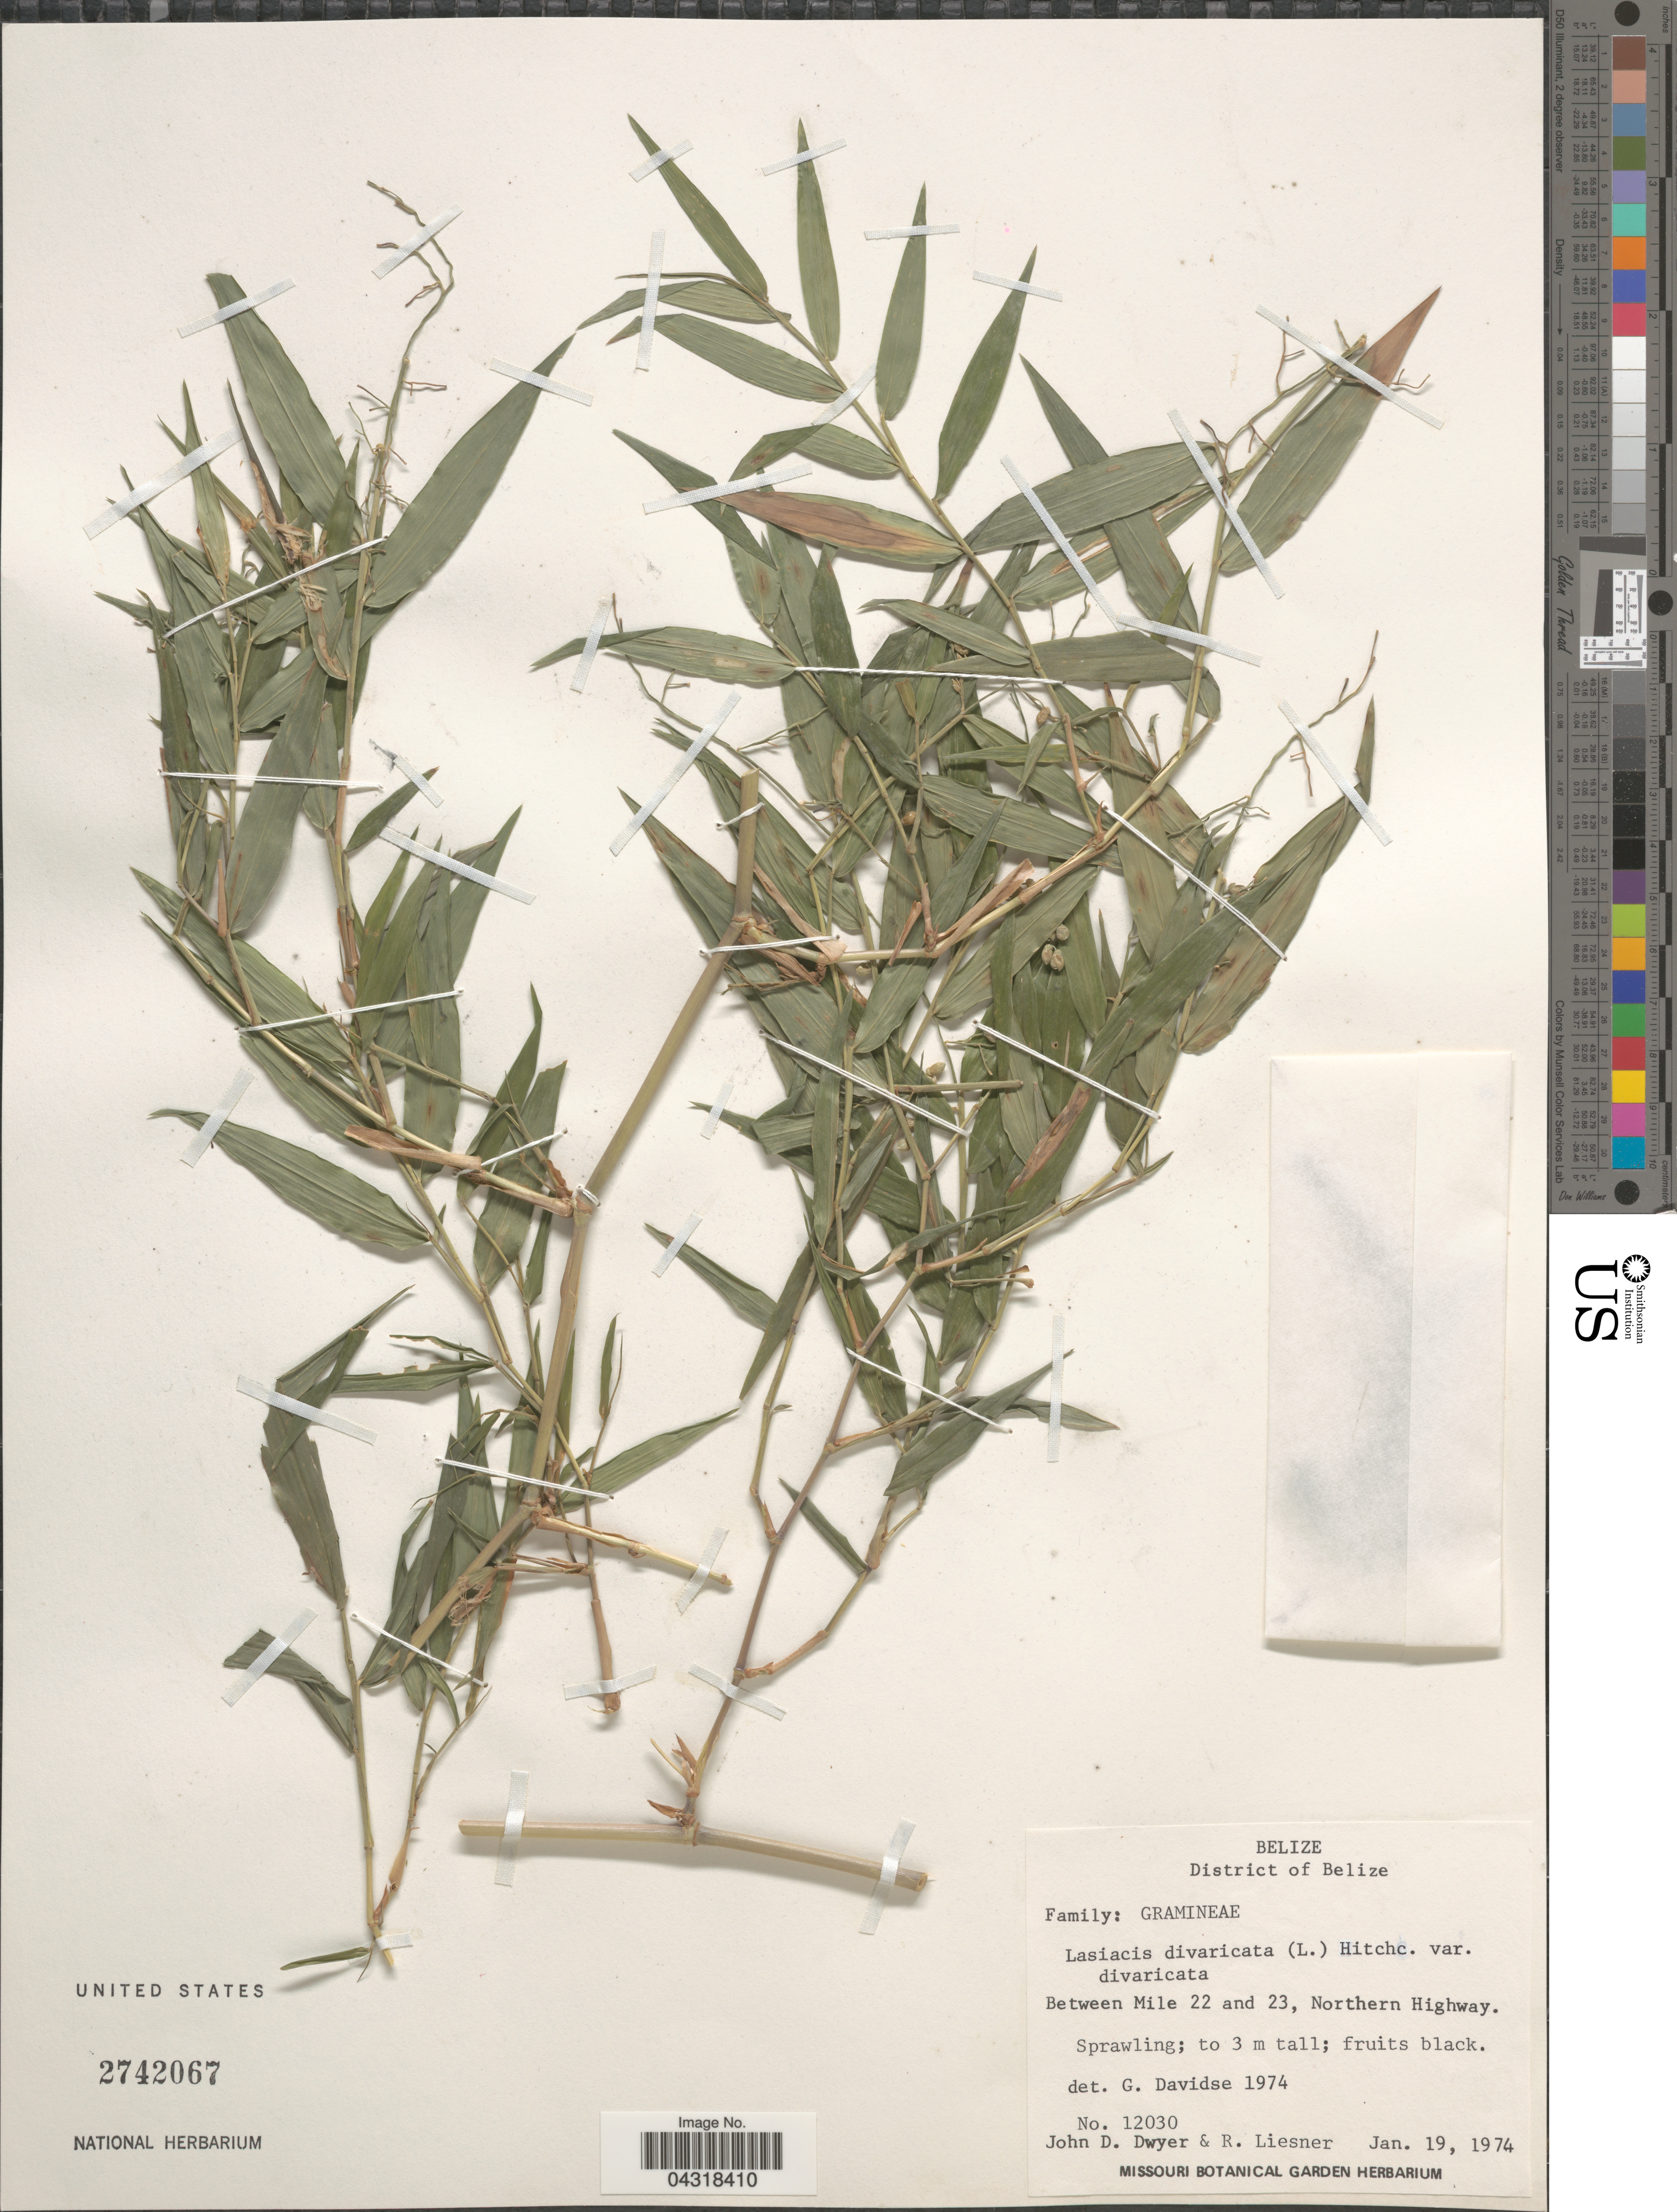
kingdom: Plantae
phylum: Tracheophyta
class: Liliopsida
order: Poales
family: Poaceae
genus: Lasiacis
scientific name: Lasiacis divaricata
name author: (L.) Hitchc.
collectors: J. D. Dwyer & R. L. Liesner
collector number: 12030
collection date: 1974-01-19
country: Belize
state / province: Belize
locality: District of Belize. Between Mile 22 and 23, Northern Highway.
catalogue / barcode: US 2742067